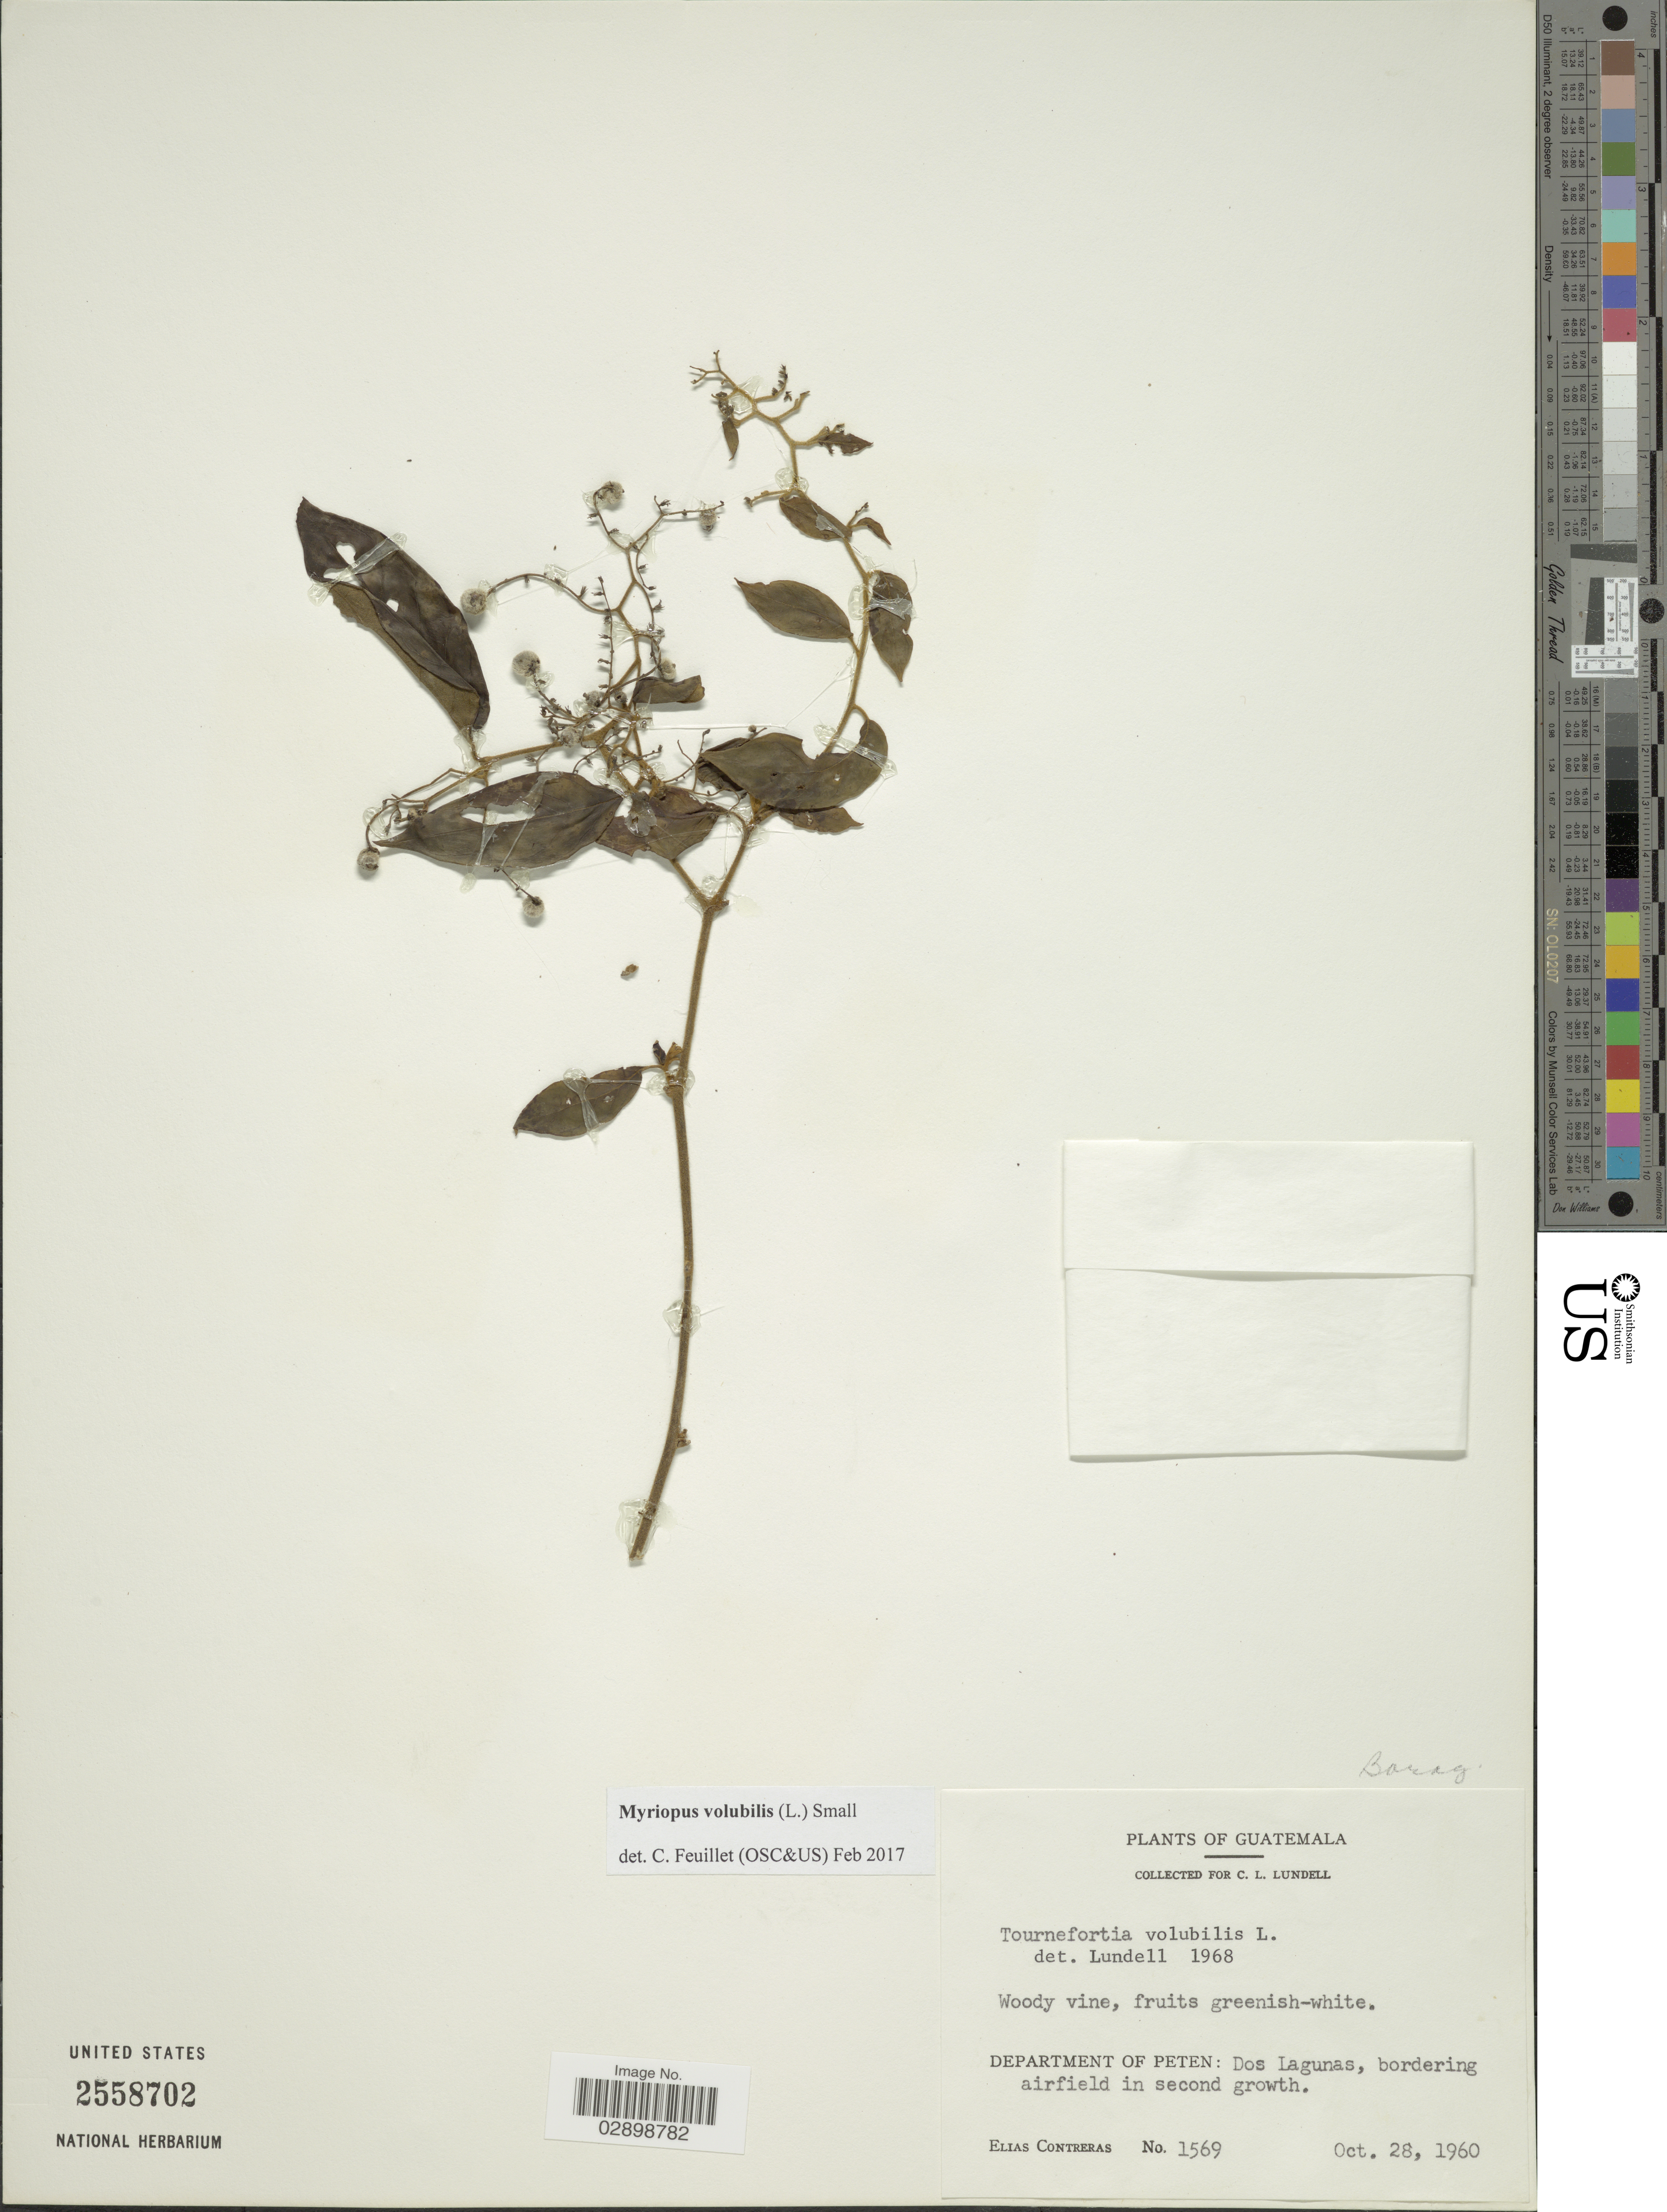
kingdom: Plantae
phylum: Tracheophyta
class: Magnoliopsida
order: Boraginales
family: Heliotropiaceae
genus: Myriopus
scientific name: Myriopus volubilis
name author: (L.) Small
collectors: E. Contreras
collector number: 1569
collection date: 1960-10-28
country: Guatemala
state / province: El Petén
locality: Department of Peten: Dos Lagunas, bordering airfield.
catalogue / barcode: US 2558702